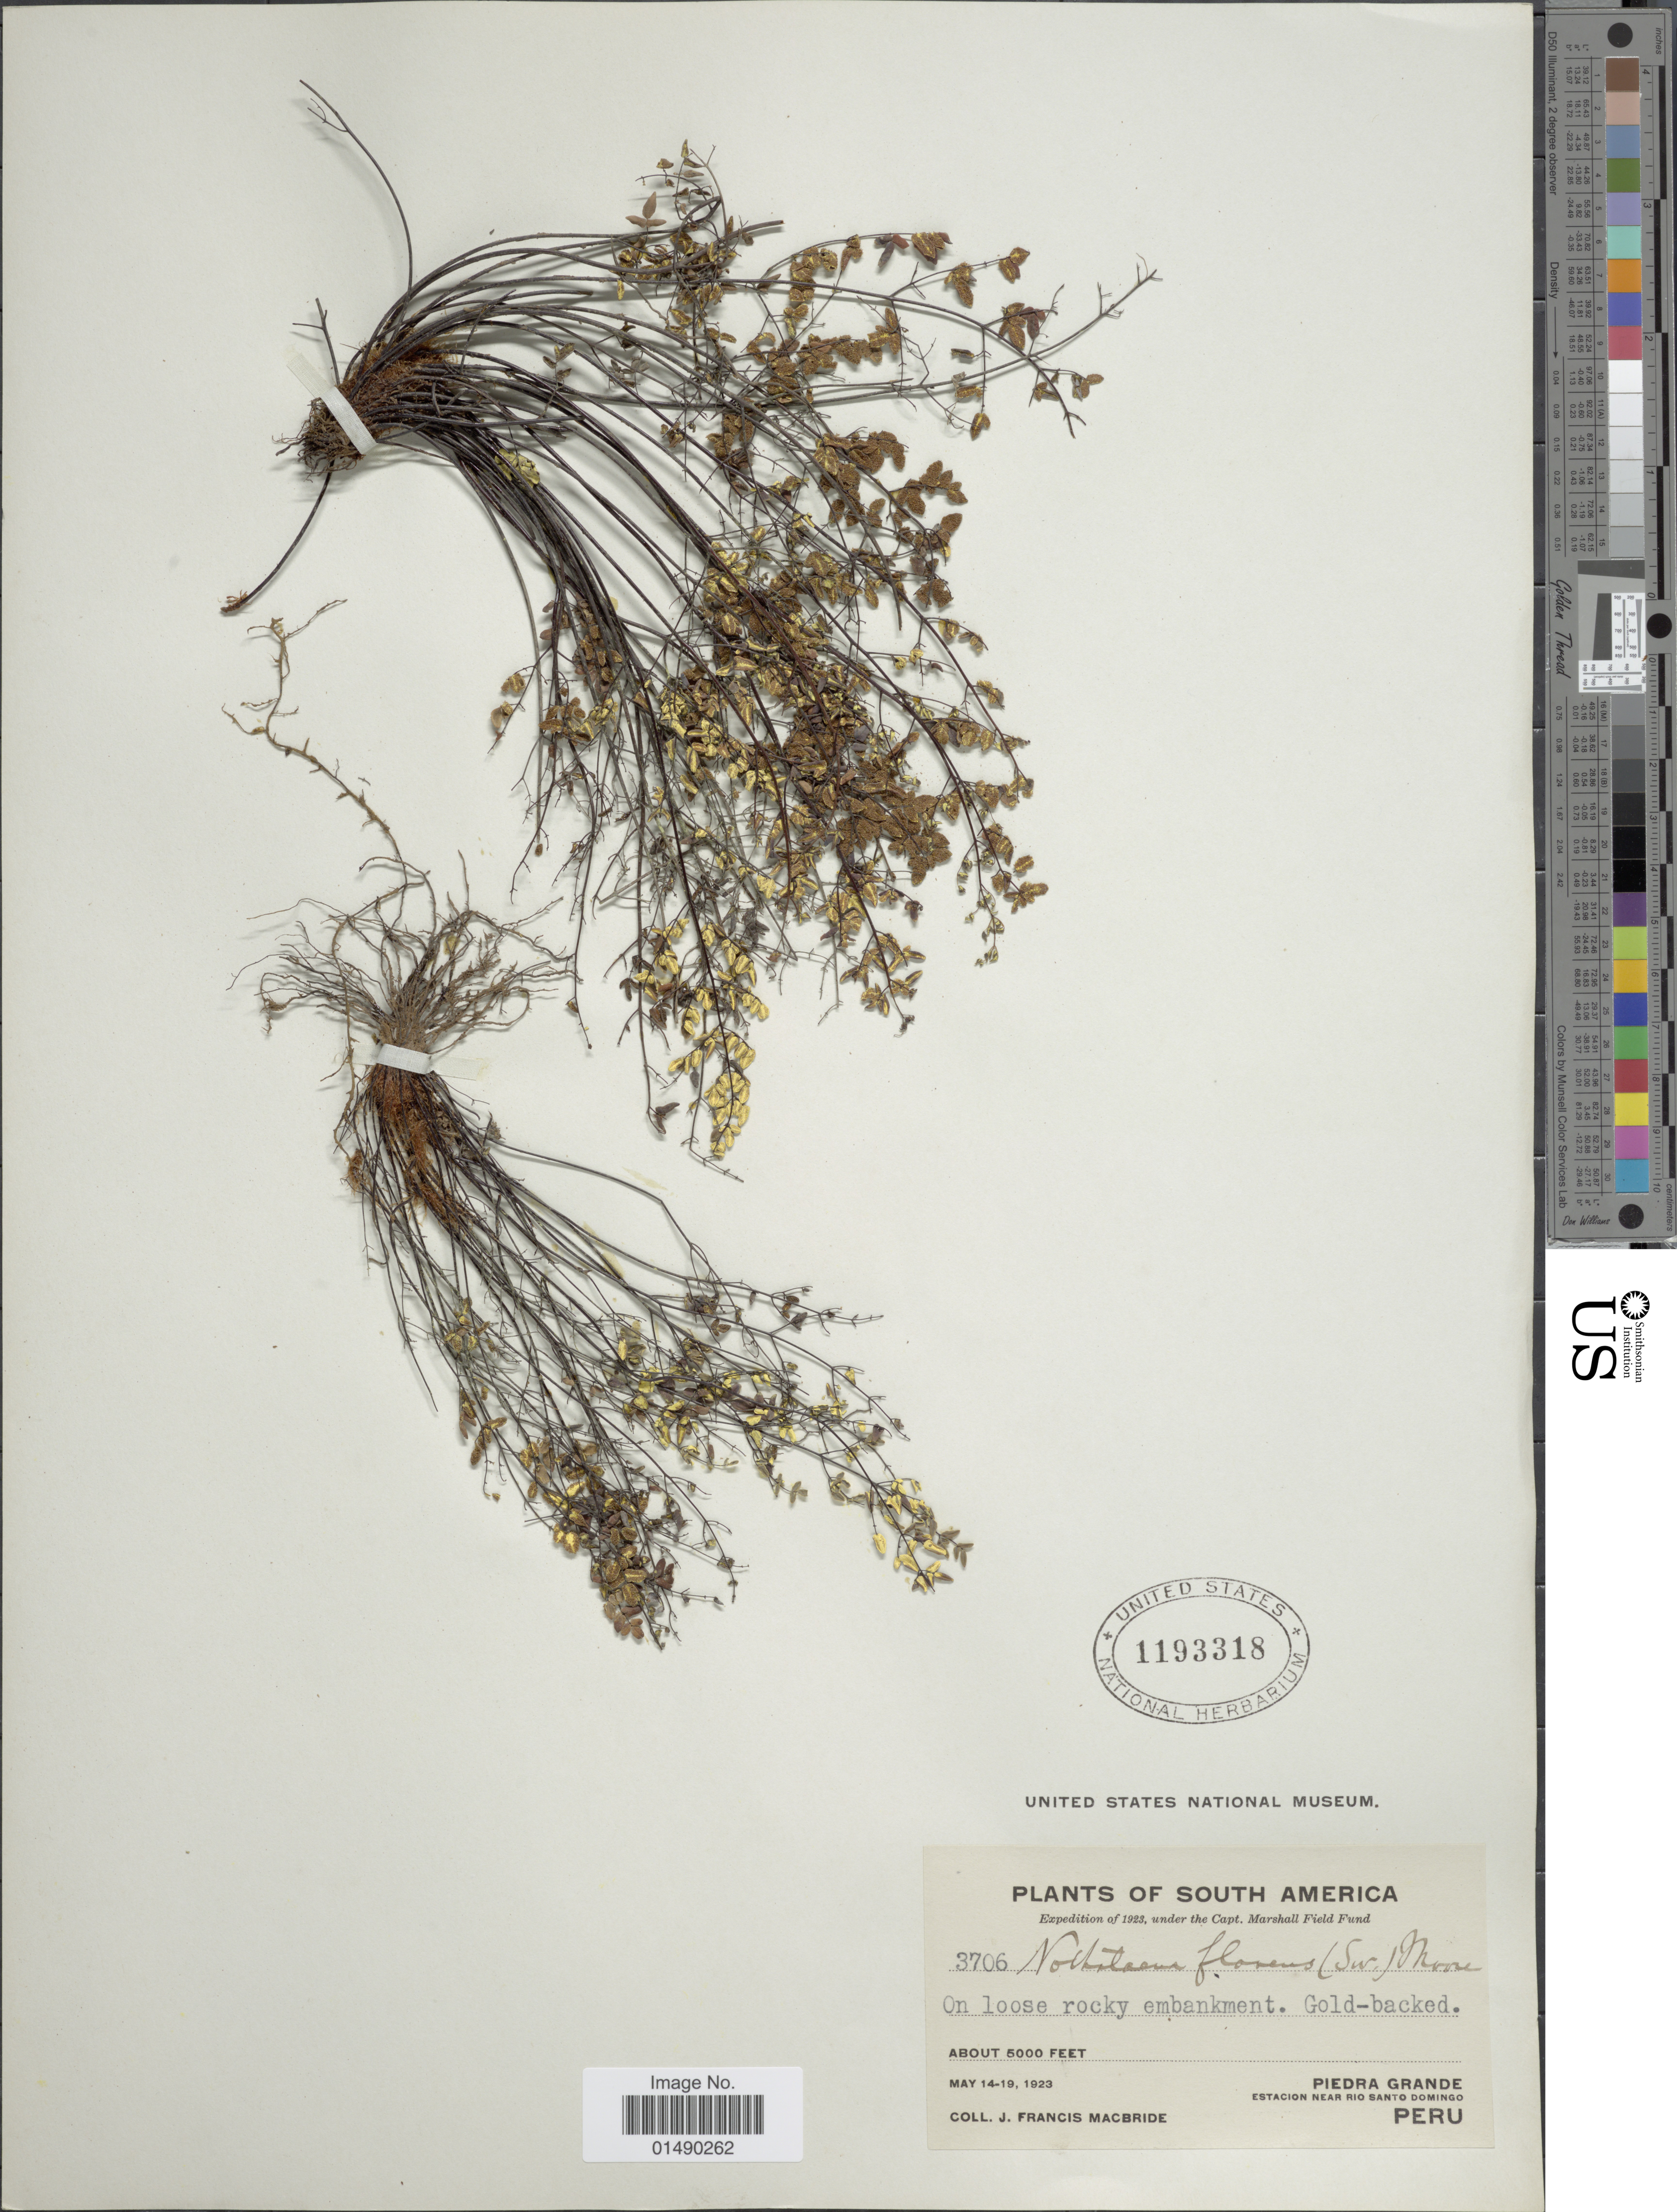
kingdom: Plantae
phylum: Tracheophyta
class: Polypodiopsida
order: Polypodiales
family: Pteridaceae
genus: Argyrochosma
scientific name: Argyrochosma nivea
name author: (Poir.) Windham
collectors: J. F. Macbride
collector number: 3706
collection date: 1923-05-14/1923-05-19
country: Peru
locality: Peru, Piedra Grande, estacion near Rio Santo Domingo.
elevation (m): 1524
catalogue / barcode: US 1193318